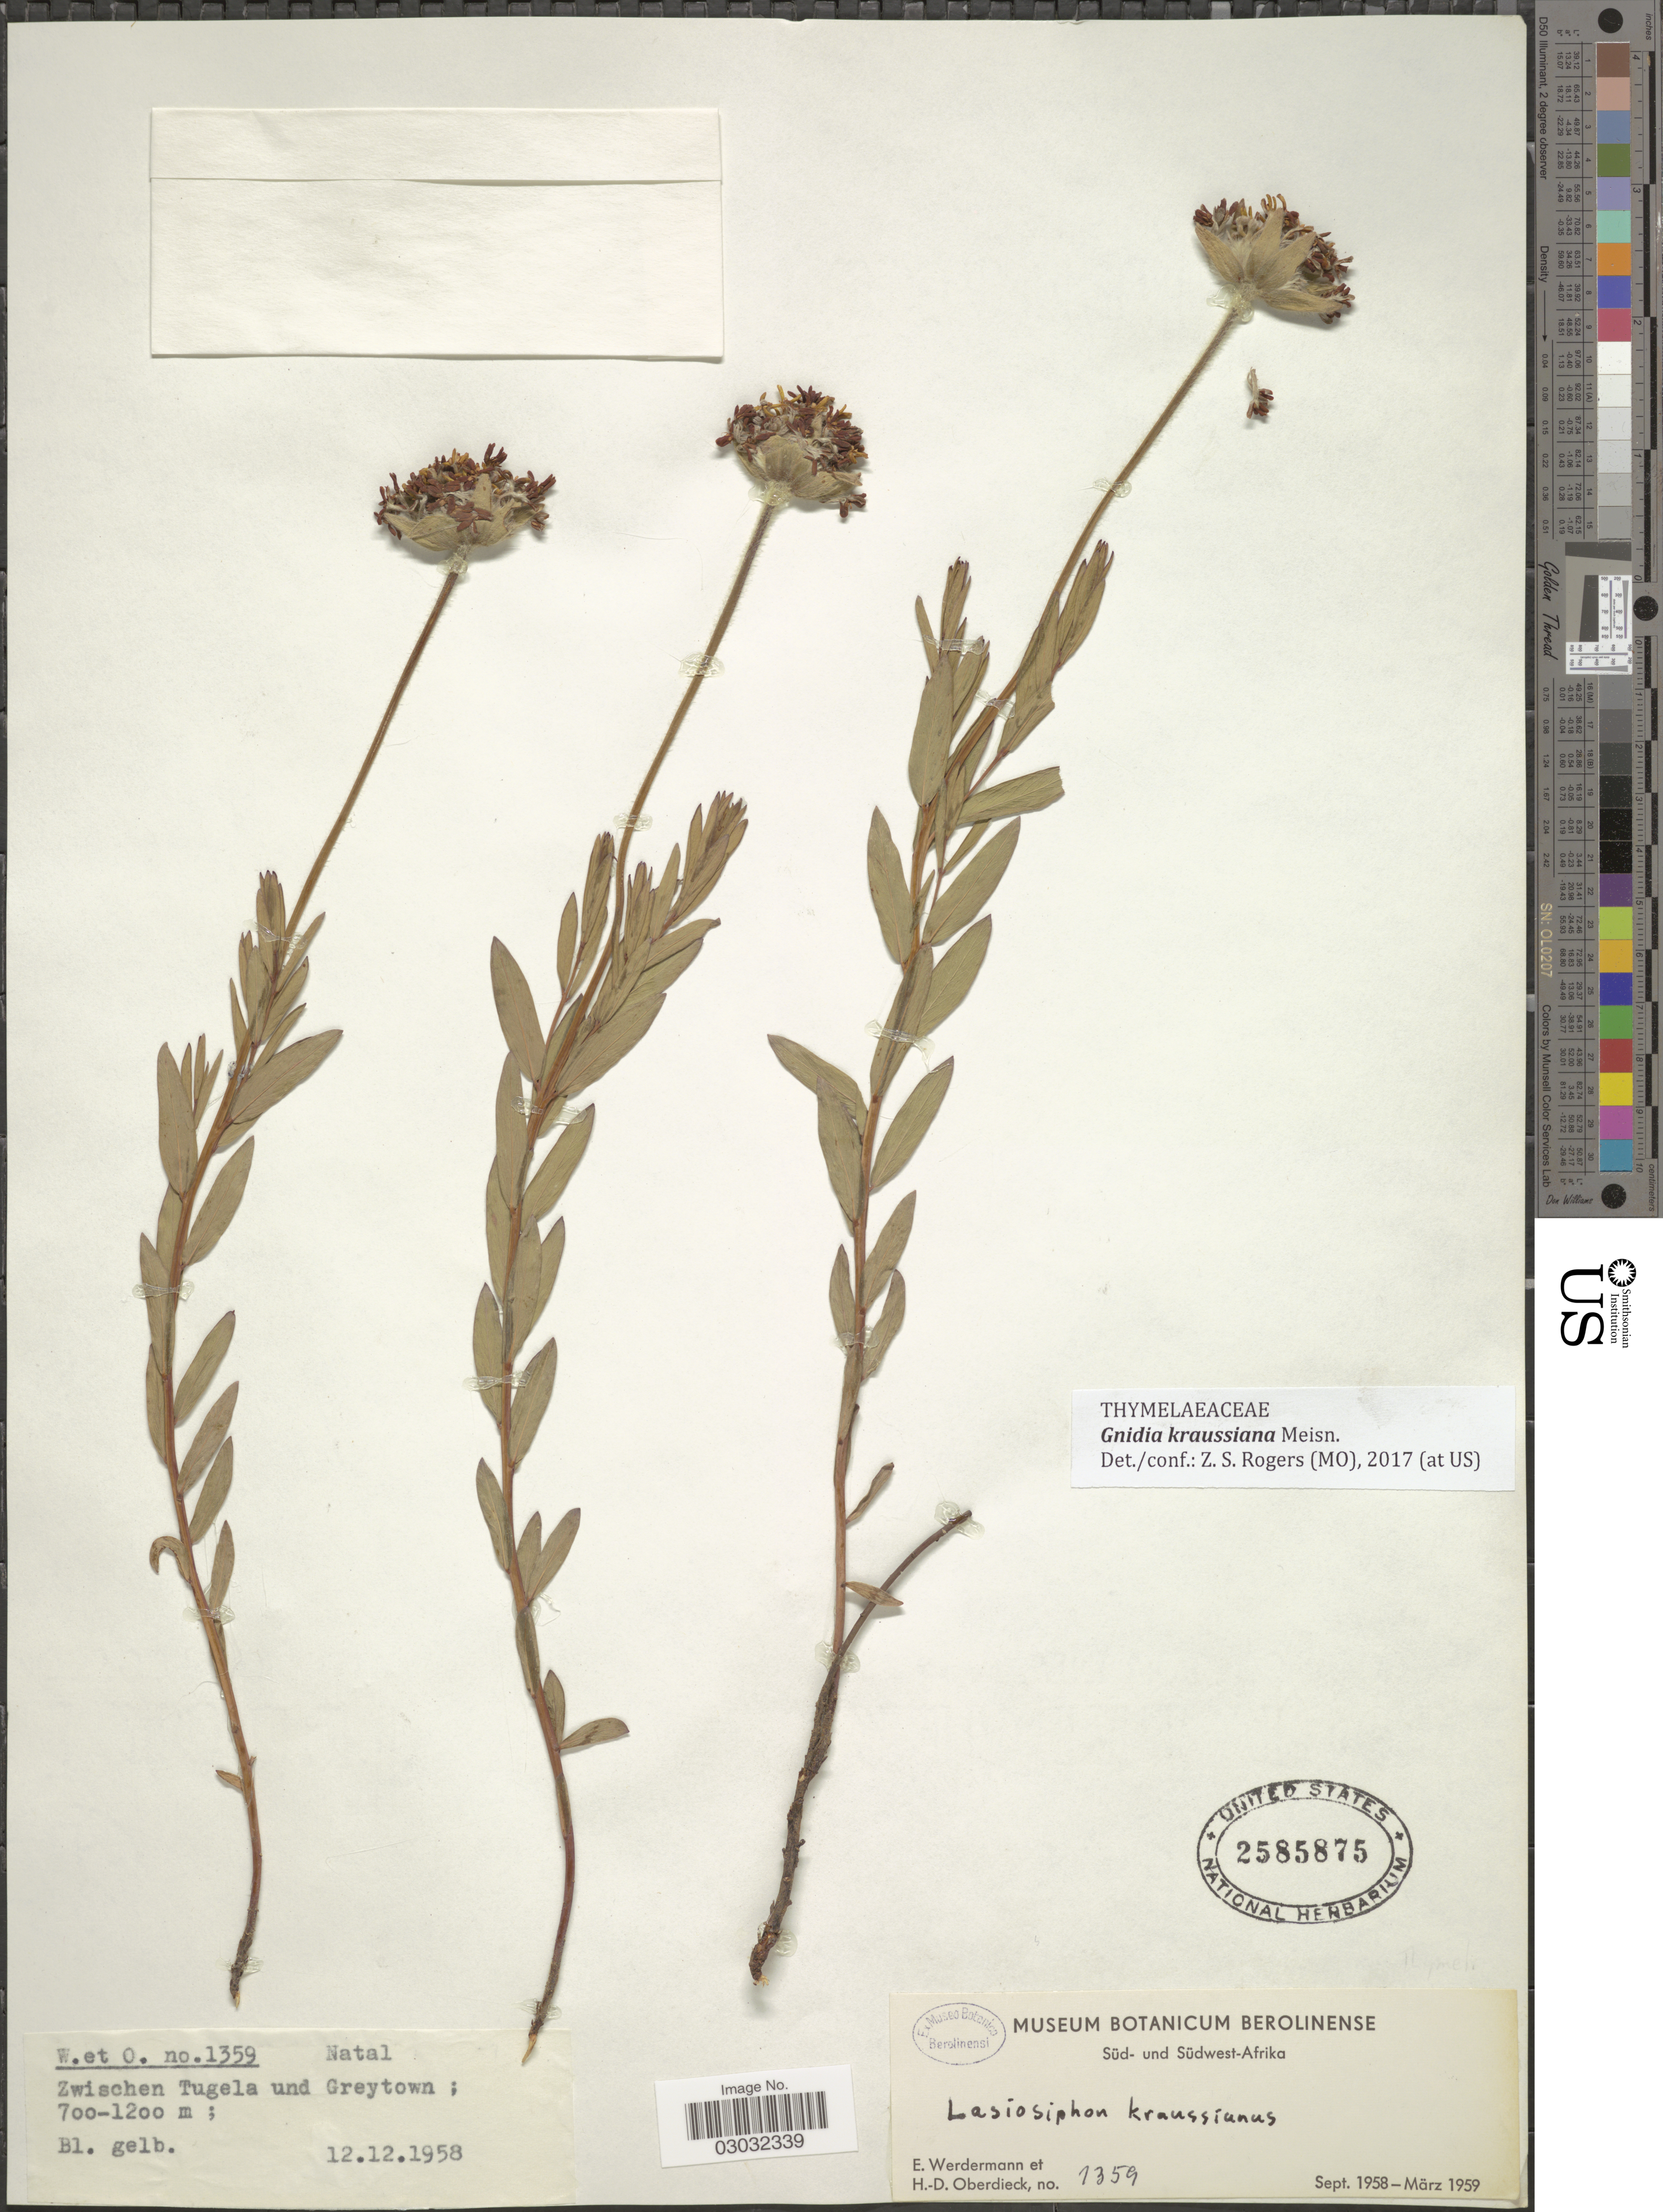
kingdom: Plantae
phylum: Tracheophyta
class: Magnoliopsida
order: Malvales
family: Thymelaeaceae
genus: Lasiosiphon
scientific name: Lasiosiphon kraussianus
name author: (Meisn.) Meisn.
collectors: E. Werdermann & H. Oberdieck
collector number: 1359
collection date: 1958-12-12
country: South Africa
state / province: KwaZulu-Natal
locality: Natal. Zwischen Tugela und Greytown. Süd- und Südwest-Afrika.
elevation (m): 700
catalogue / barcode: US 2585875